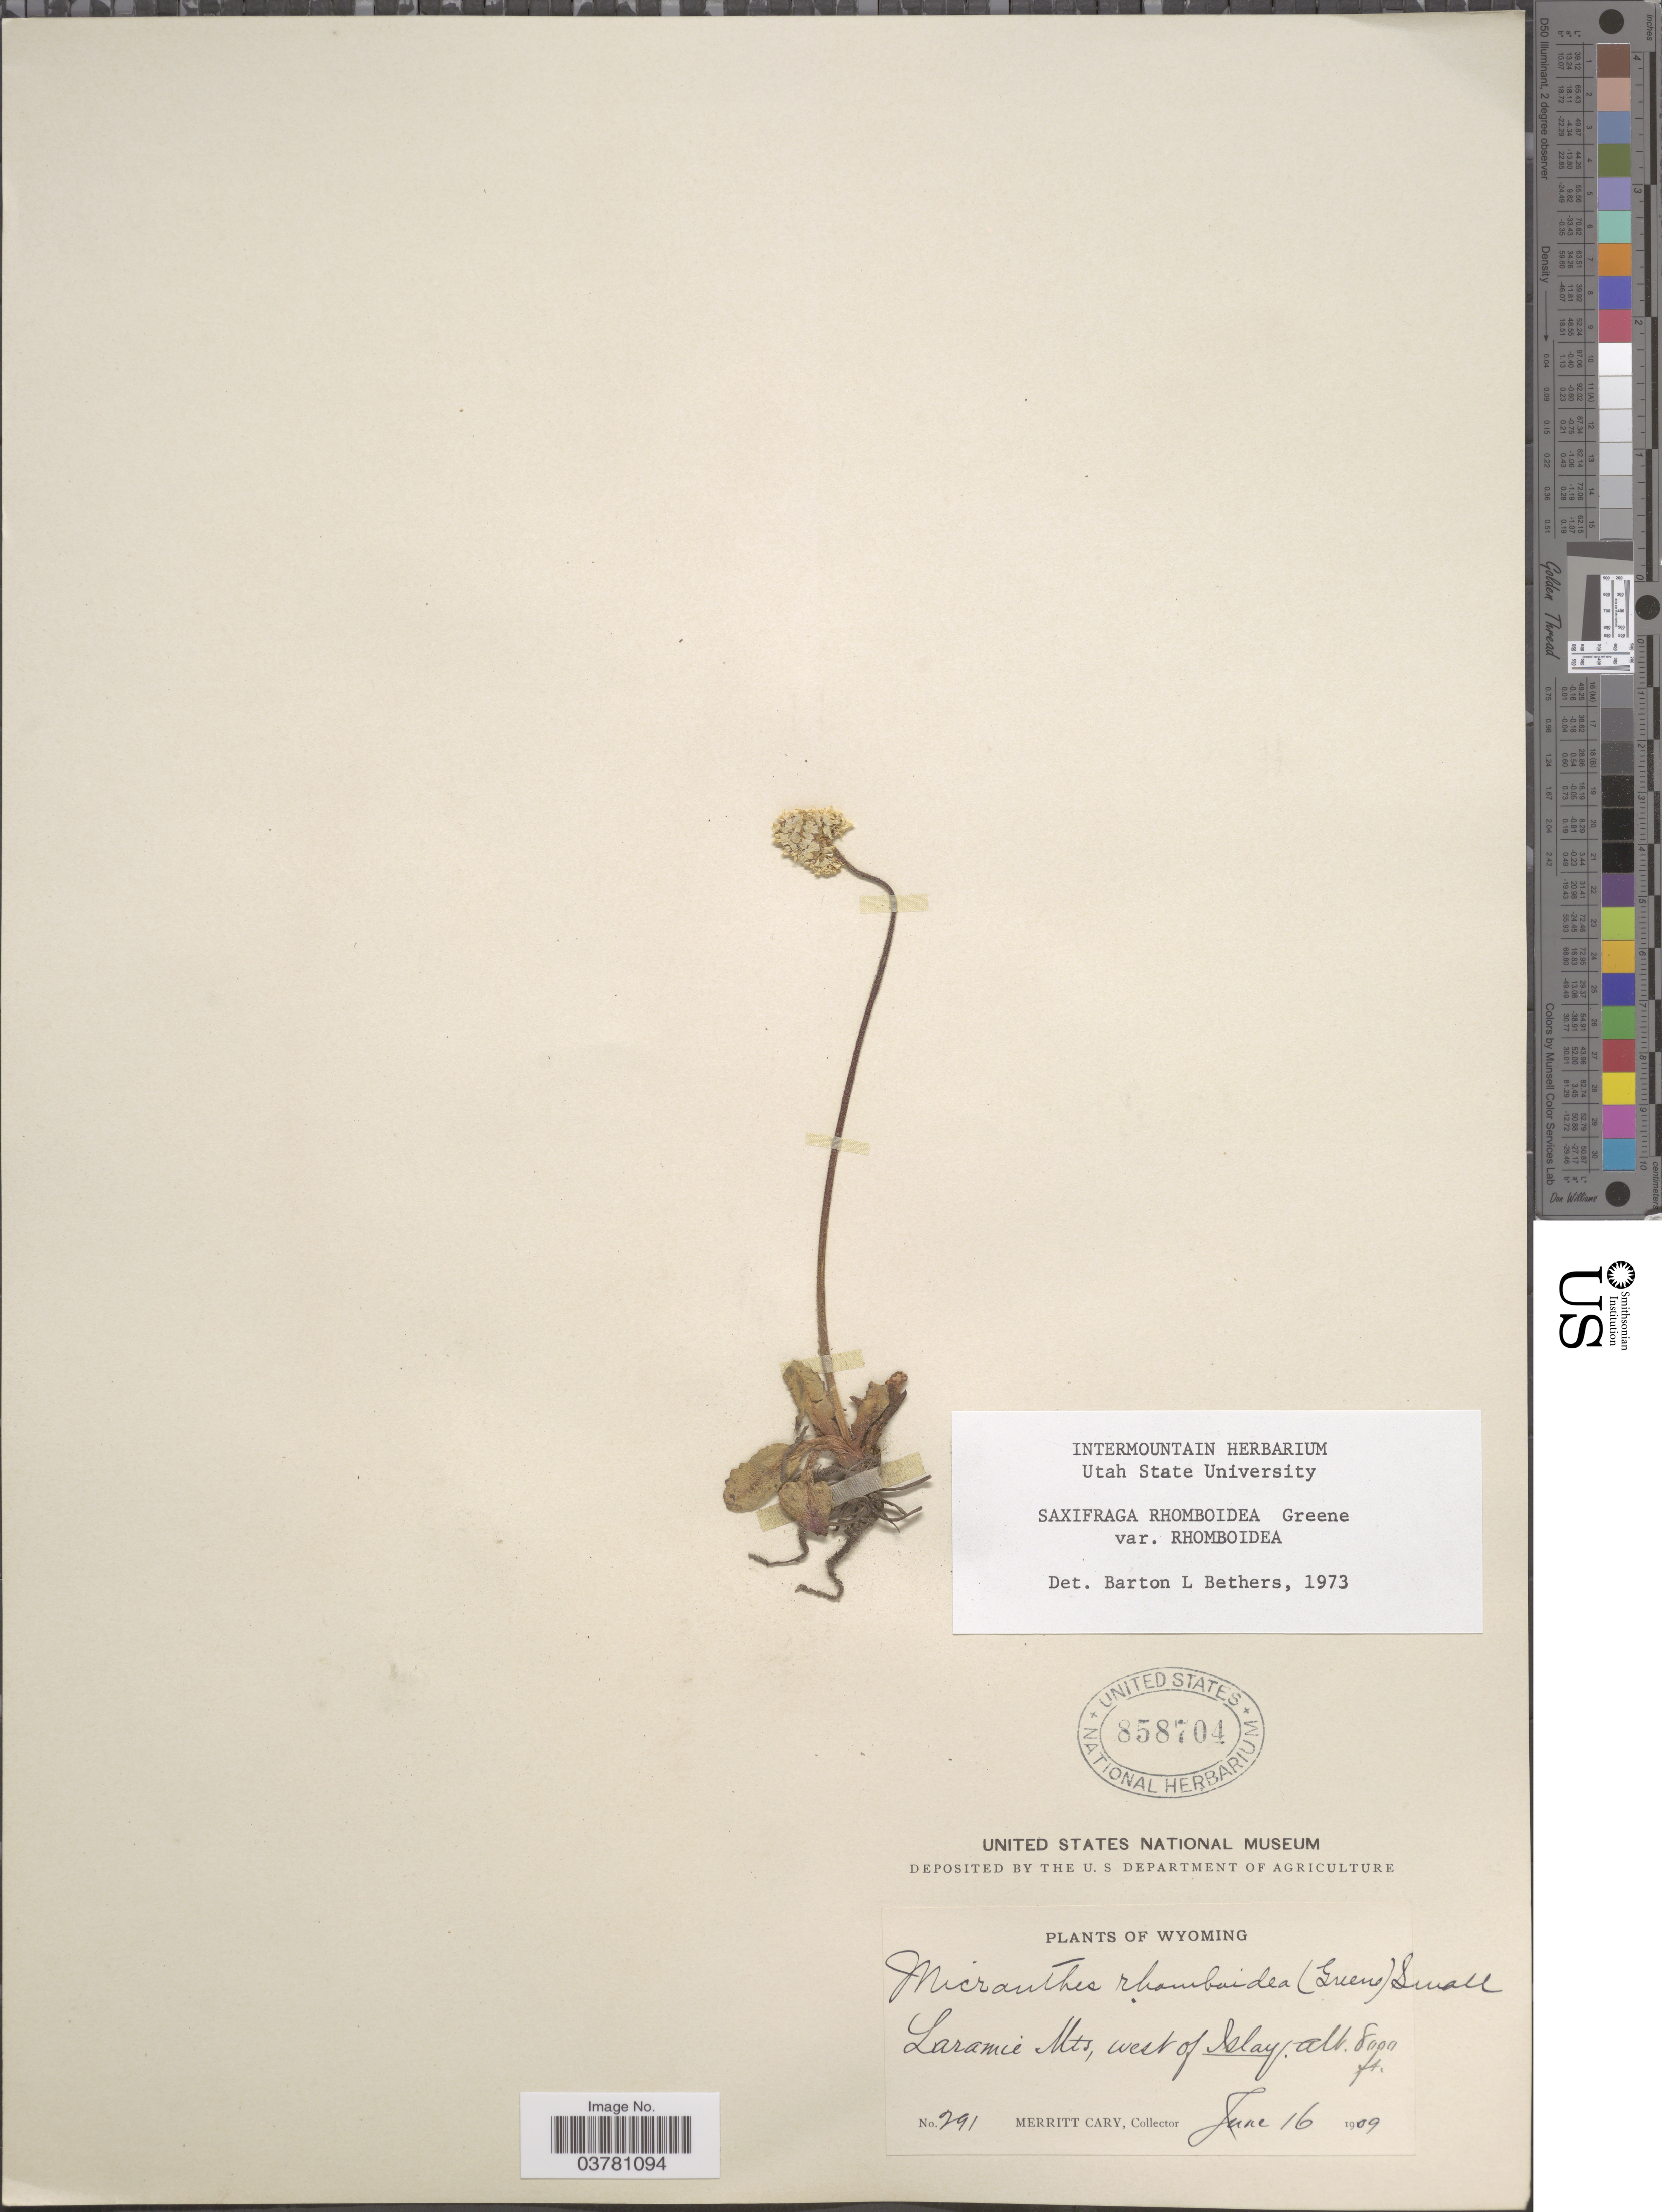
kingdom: Plantae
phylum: Tracheophyta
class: Magnoliopsida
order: Saxifragales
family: Saxifragaceae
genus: Micranthes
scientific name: Micranthes rhomboidea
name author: (Greene) Small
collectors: M. Cary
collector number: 291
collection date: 1909-06-16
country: United States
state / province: Wyoming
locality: Laramie Mts, west of Islay.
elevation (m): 2438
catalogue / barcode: US 858704